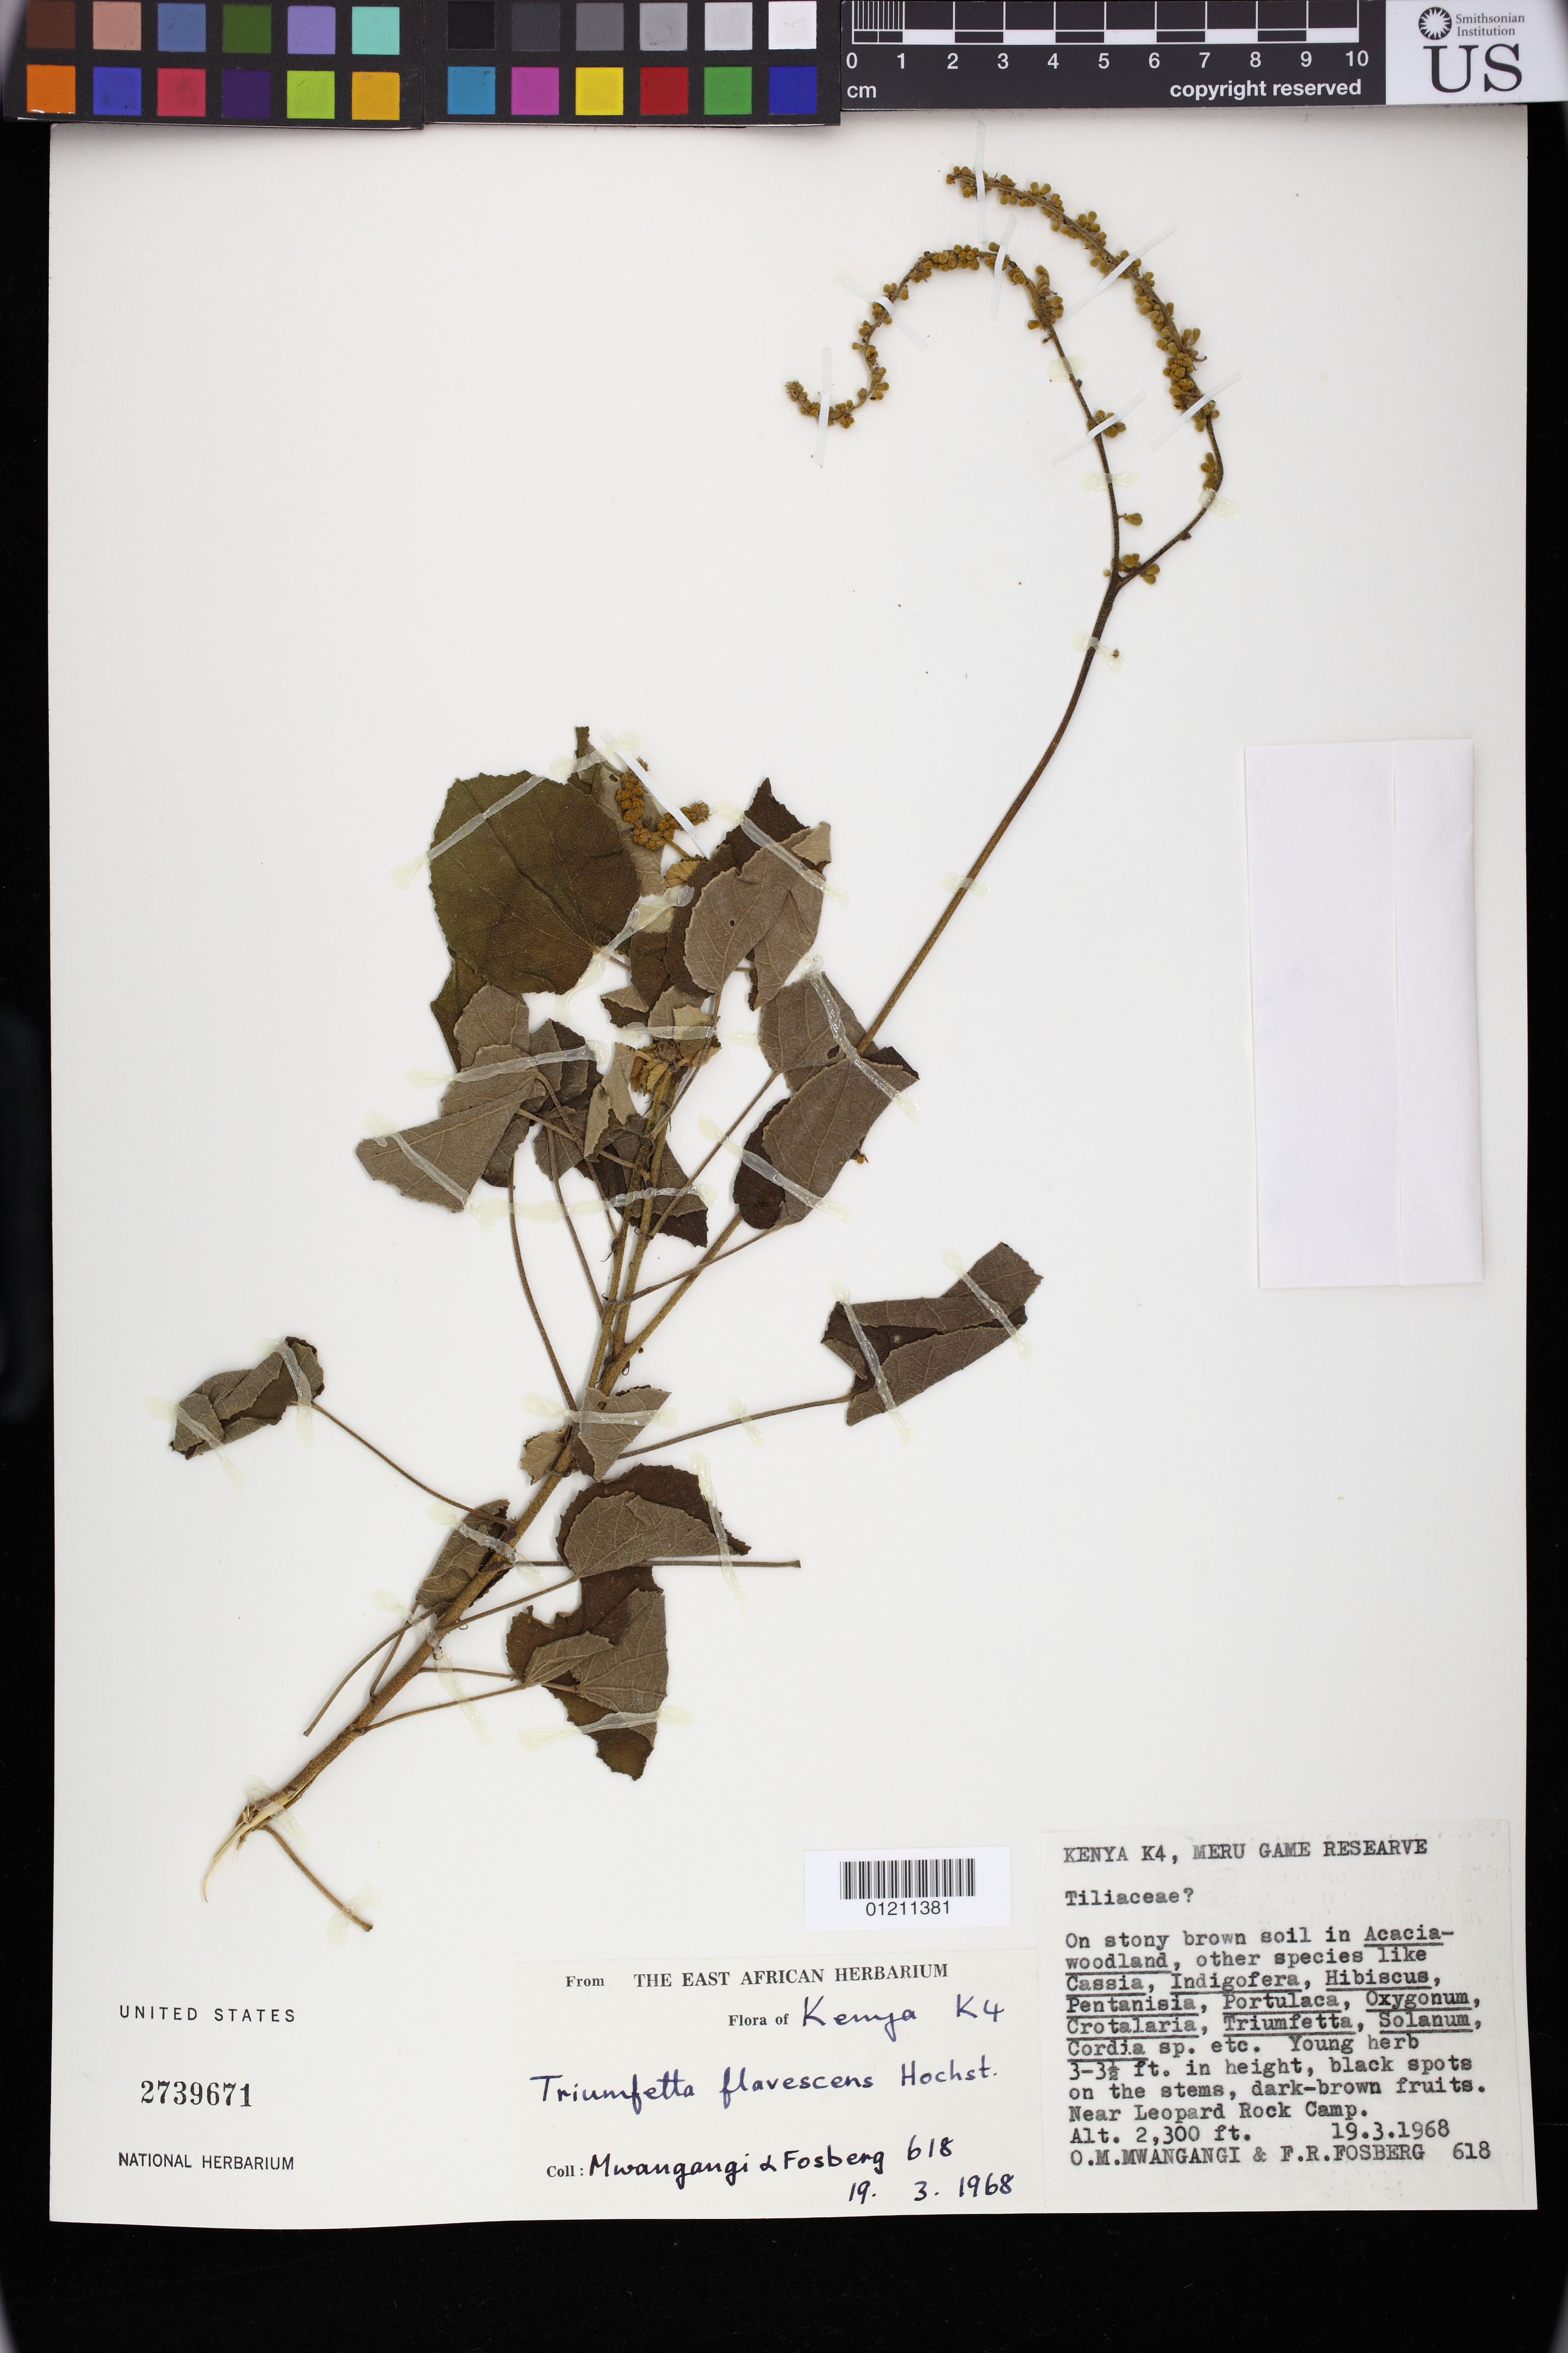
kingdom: Plantae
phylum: Tracheophyta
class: Magnoliopsida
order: Malvales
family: Malvaceae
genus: Triumfetta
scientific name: Triumfetta flavescens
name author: Hochst. ex A. Rich.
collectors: O. M. Mwangangi & F. R. Fosberg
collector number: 618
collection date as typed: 19 Mar 1968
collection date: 1968-03-19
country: Kenya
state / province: Isiolo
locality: K4. Meru Game Reserve. Near Leopard Rock Camp.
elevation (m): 701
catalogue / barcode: US 2739671